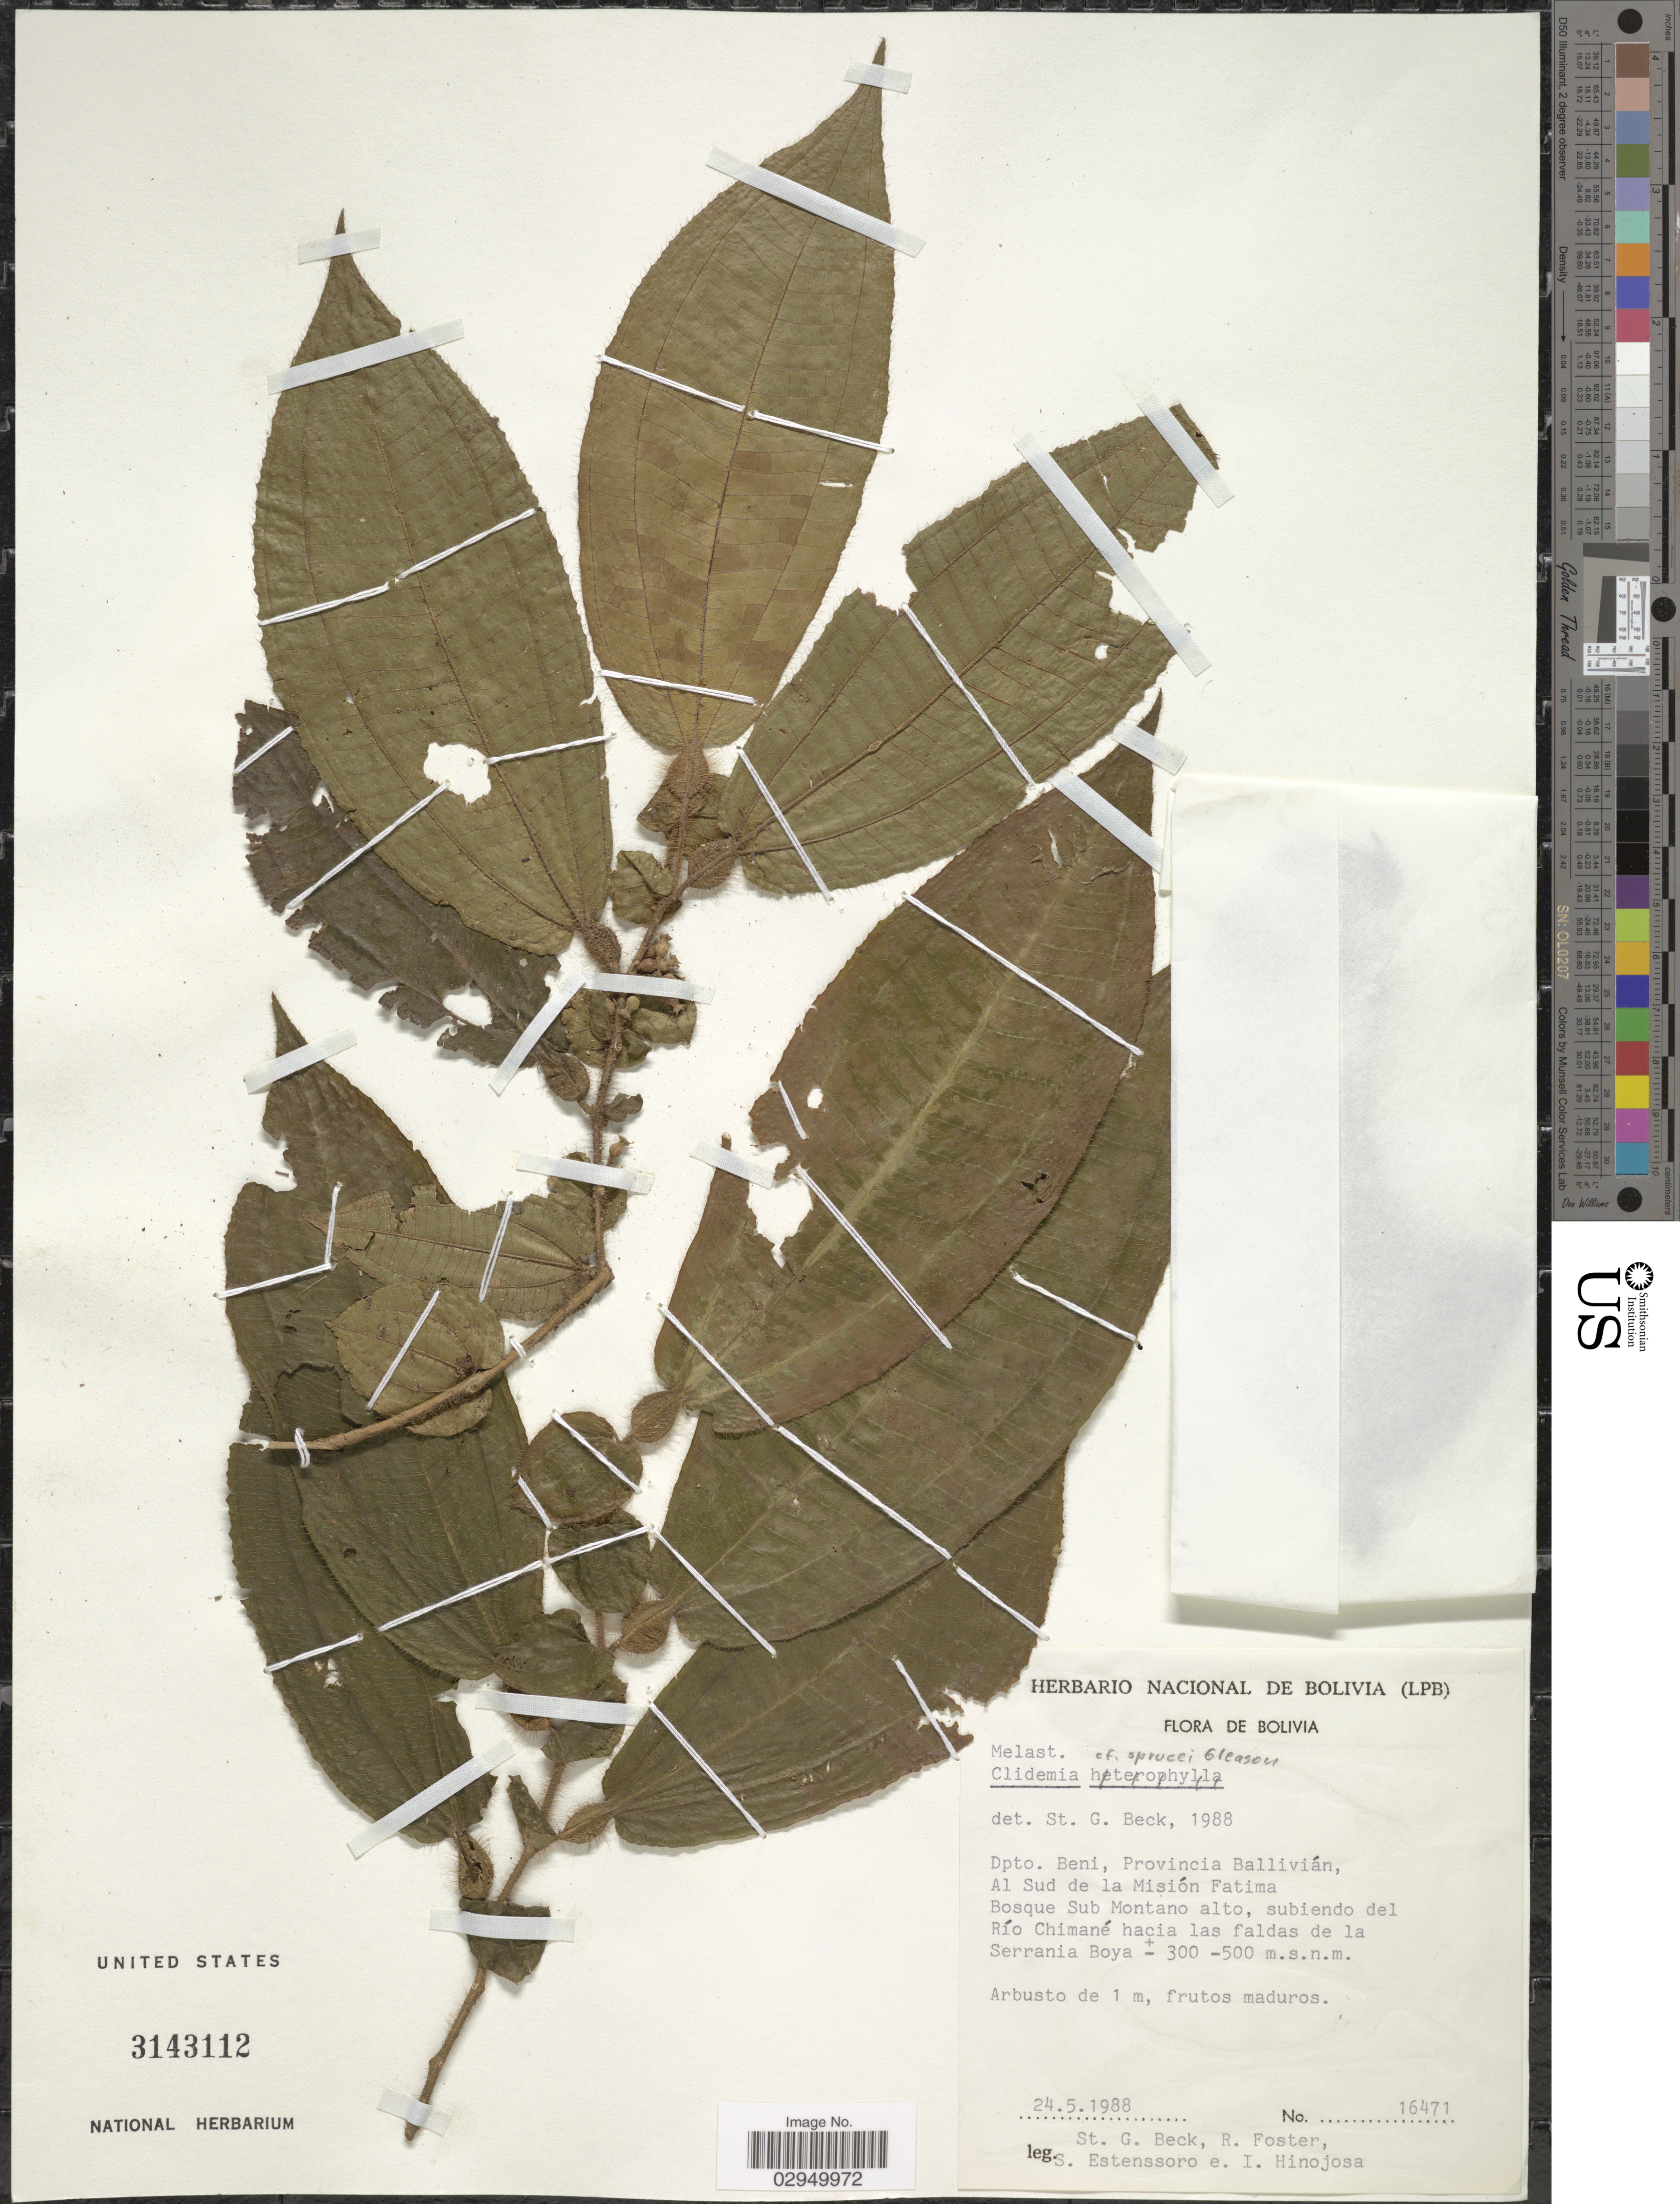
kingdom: Plantae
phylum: Tracheophyta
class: Magnoliopsida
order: Myrtales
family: Melastomataceae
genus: Clidemia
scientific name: Clidemia sprucei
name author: Gleason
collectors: S. G. Beck, R. Foster, S. Estenssoro & I. Hinojosa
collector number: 16471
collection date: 1988-05-24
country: Bolivia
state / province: Beni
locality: Dpto. Beni, Provincia Ballivián, Al Sud de la Misión Fatima. Bosque Sub Montano alto, subiendo del Río Chimané hacia las faldas de la Serrania Boya.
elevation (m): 300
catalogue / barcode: US 3143112